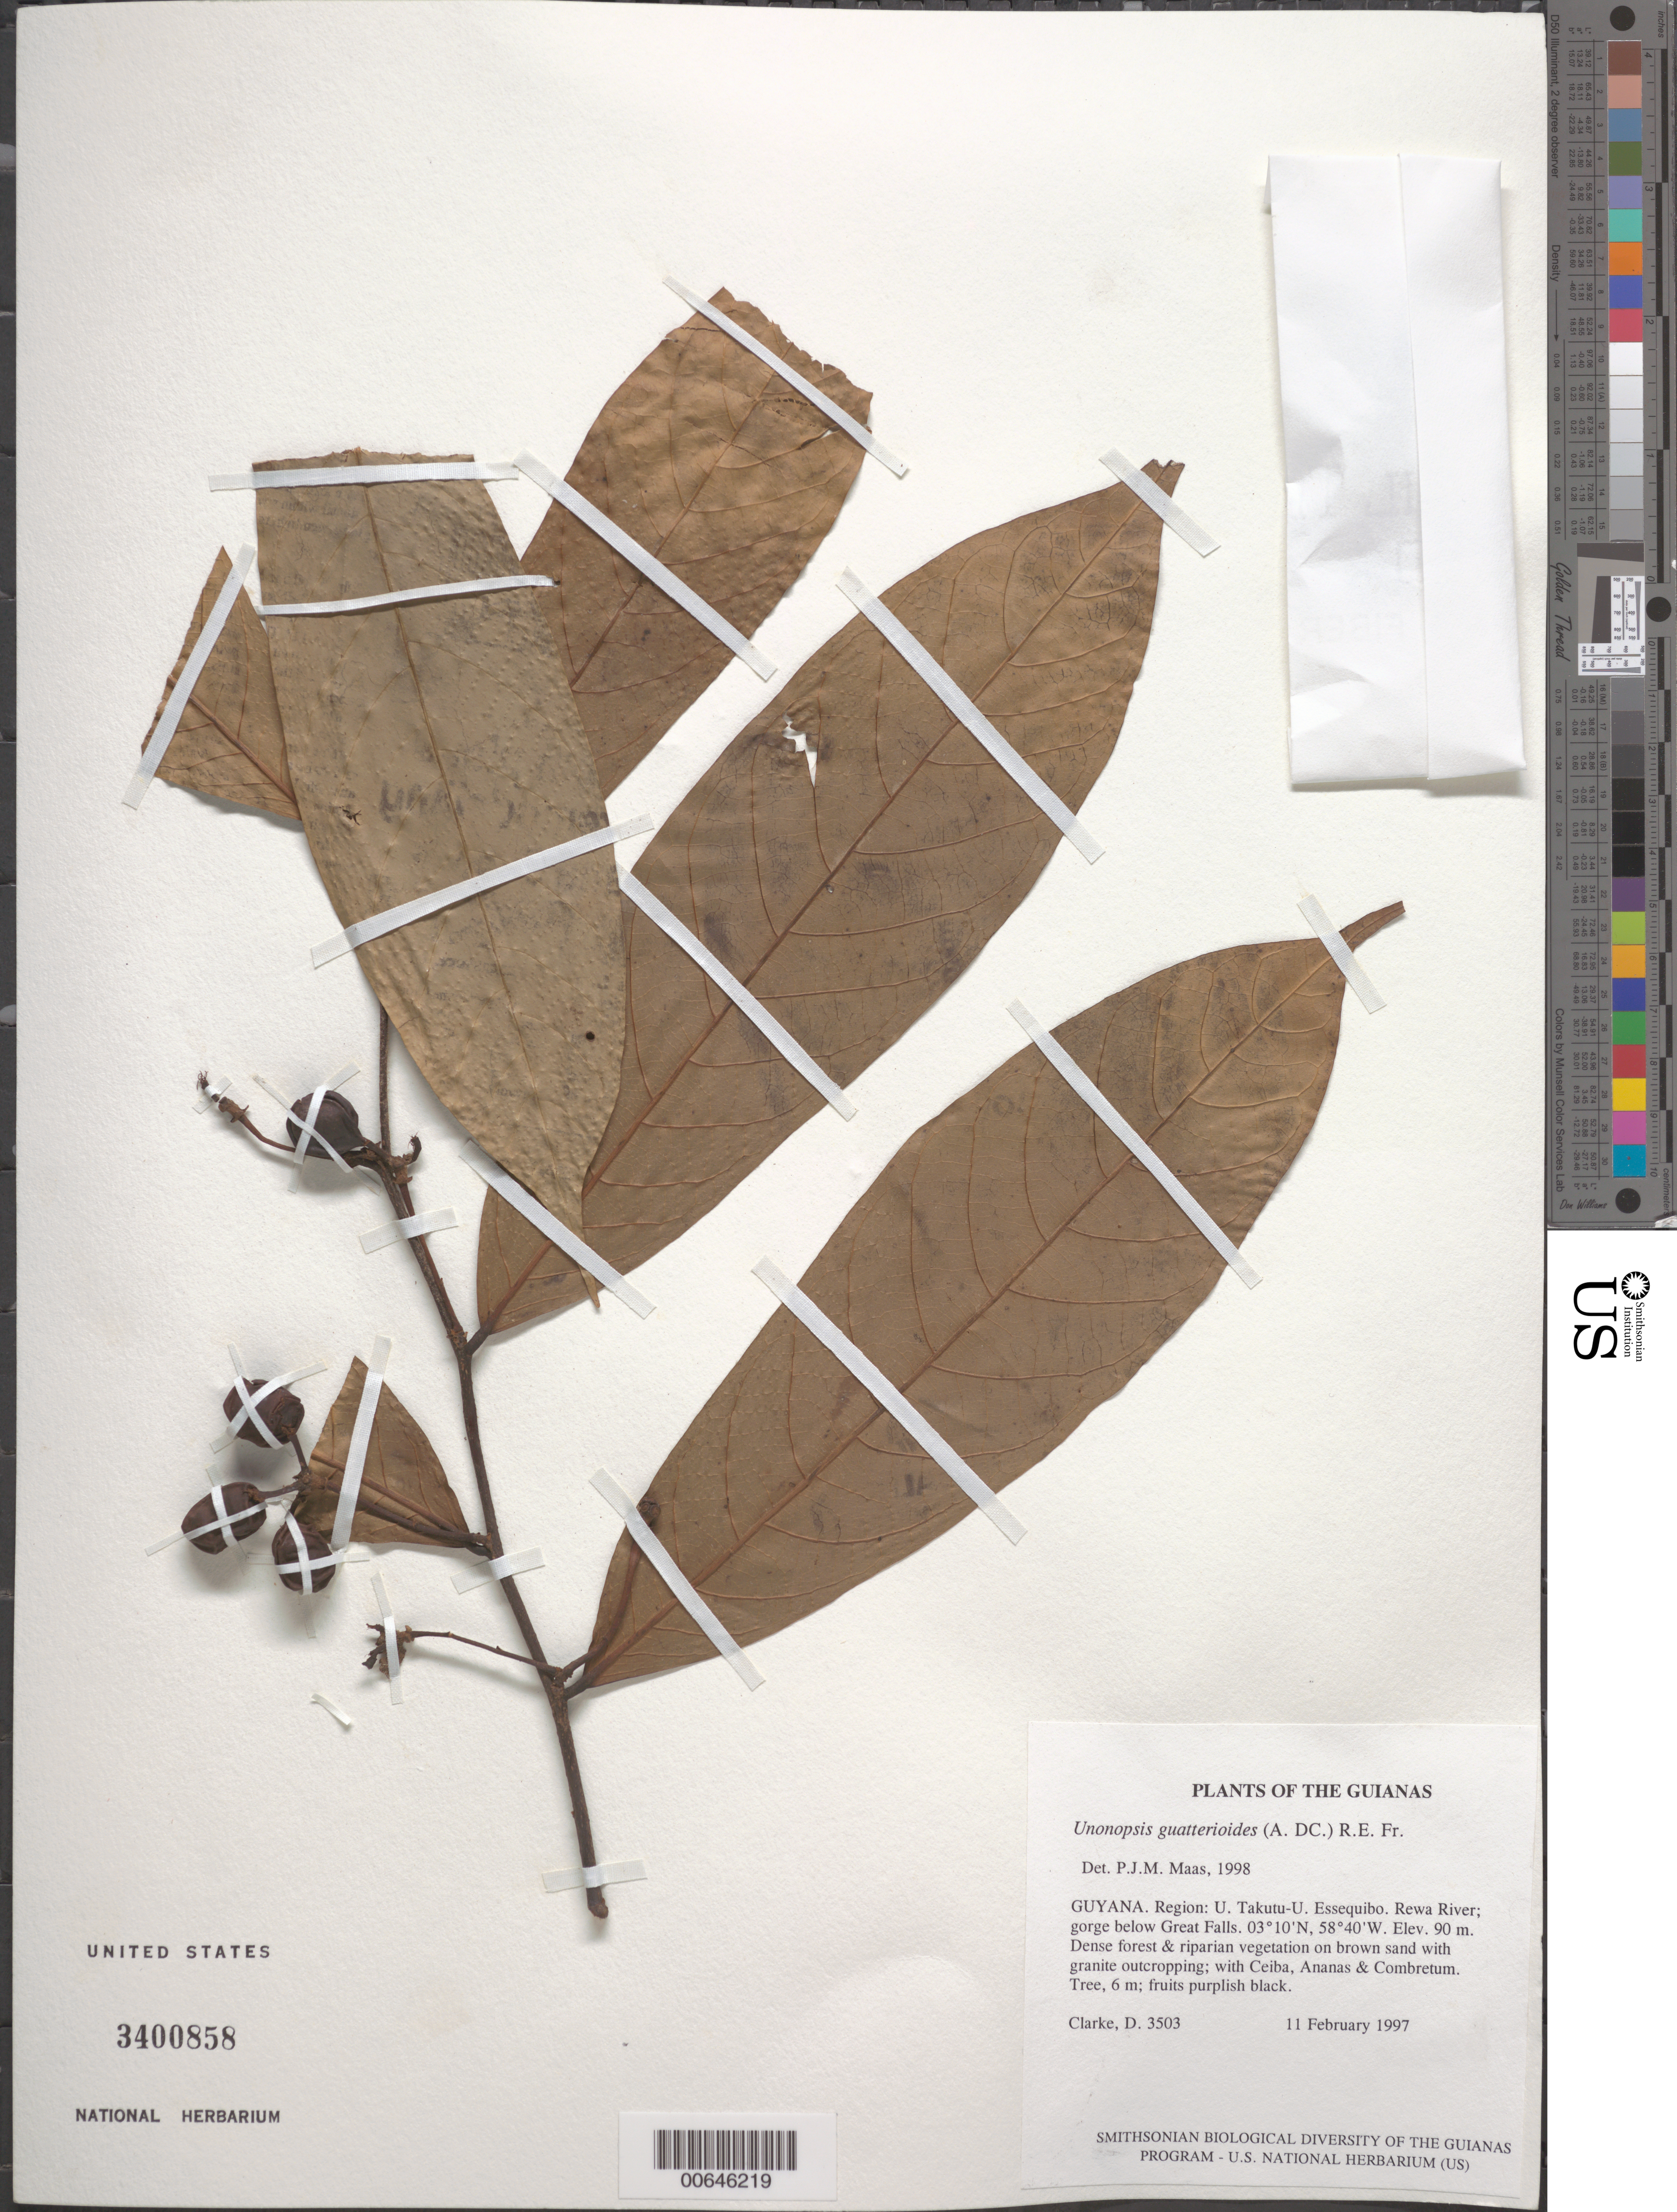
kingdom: Plantae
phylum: Tracheophyta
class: Magnoliopsida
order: Magnoliales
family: Annonaceae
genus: Unonopsis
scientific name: Unonopsis guatterioides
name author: (A. DC.) R.E. Fr.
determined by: Maas, Paul J. M.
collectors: H. D. Clarke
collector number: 3503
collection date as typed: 11 February 1997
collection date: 1997-02-11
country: Guyana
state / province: U. Takutu-U. Essequibo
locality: Rewa River; gorge below Great Falls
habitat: Dense forest & riparian vegetation on brown sand with granite outcropping; with Ceiba, Ananas & Combretum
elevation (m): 90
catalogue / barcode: US 3400858